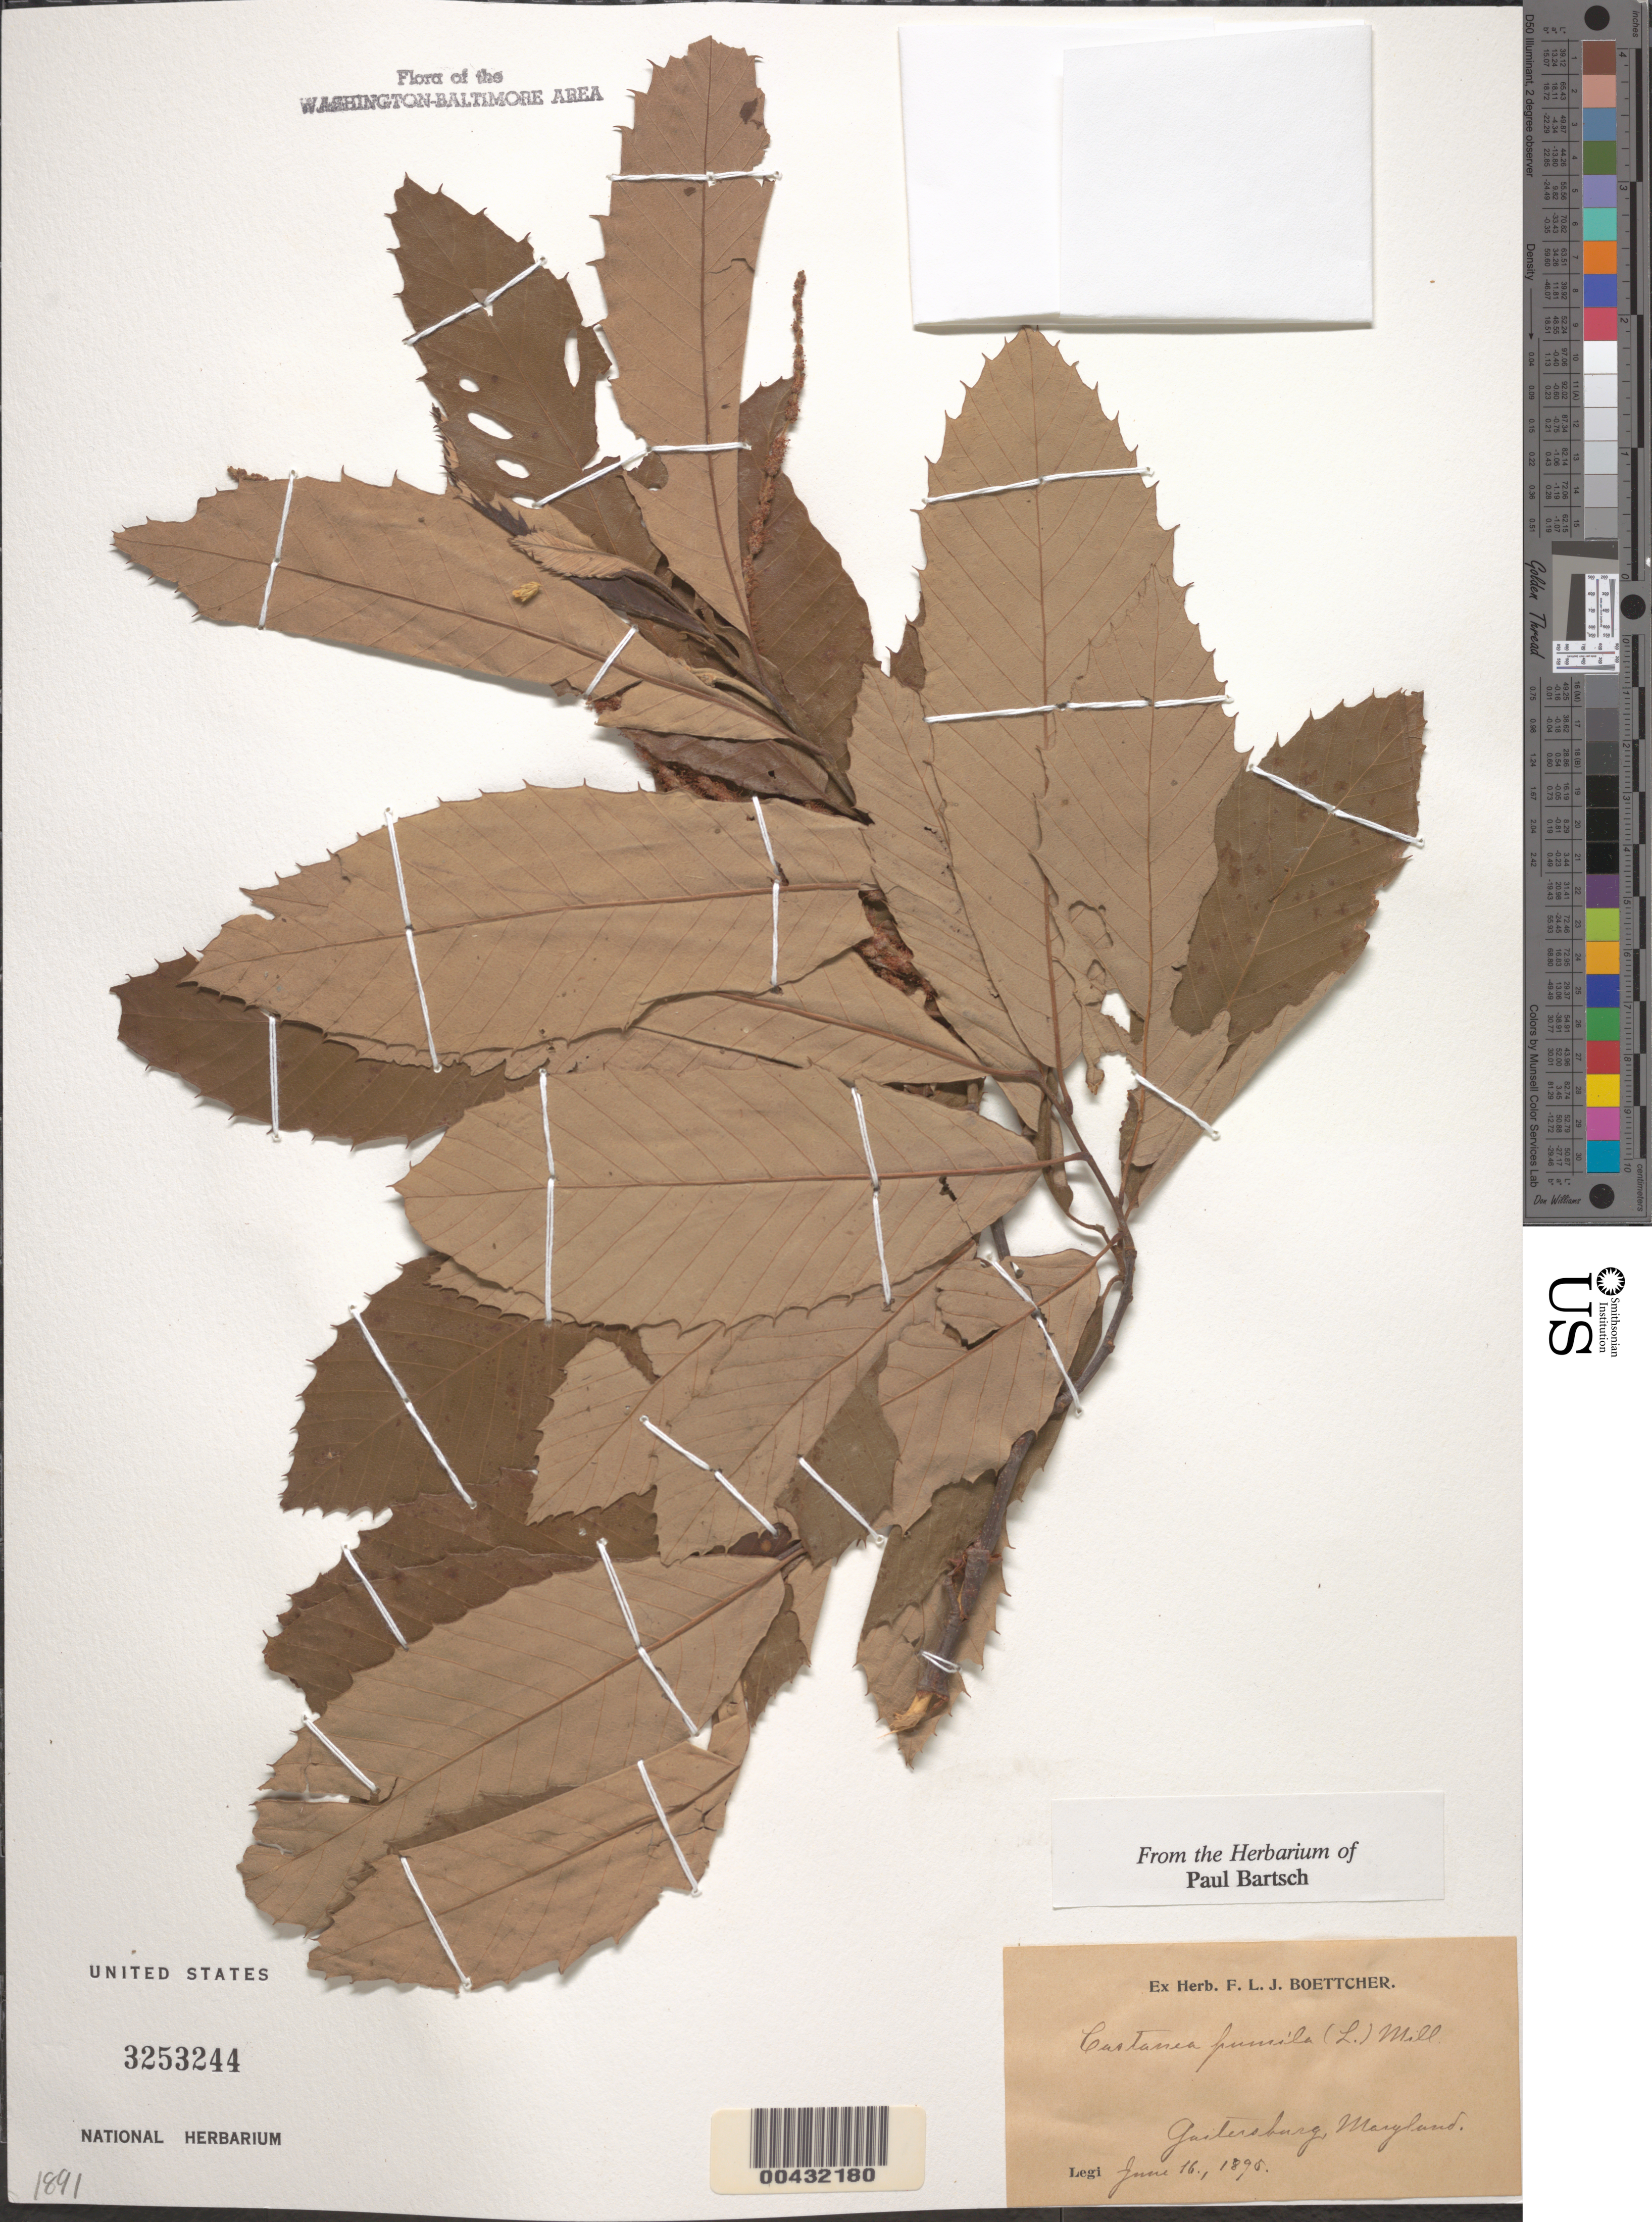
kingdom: Plantae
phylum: Tracheophyta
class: Magnoliopsida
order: Fagales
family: Fagaceae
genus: Castanea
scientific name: Castanea pumila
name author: (L.) Mill.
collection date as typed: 16 Jun 1895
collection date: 1895-06-16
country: United States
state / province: Maryland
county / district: Montgomery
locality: Gaithersburg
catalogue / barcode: US 3253244